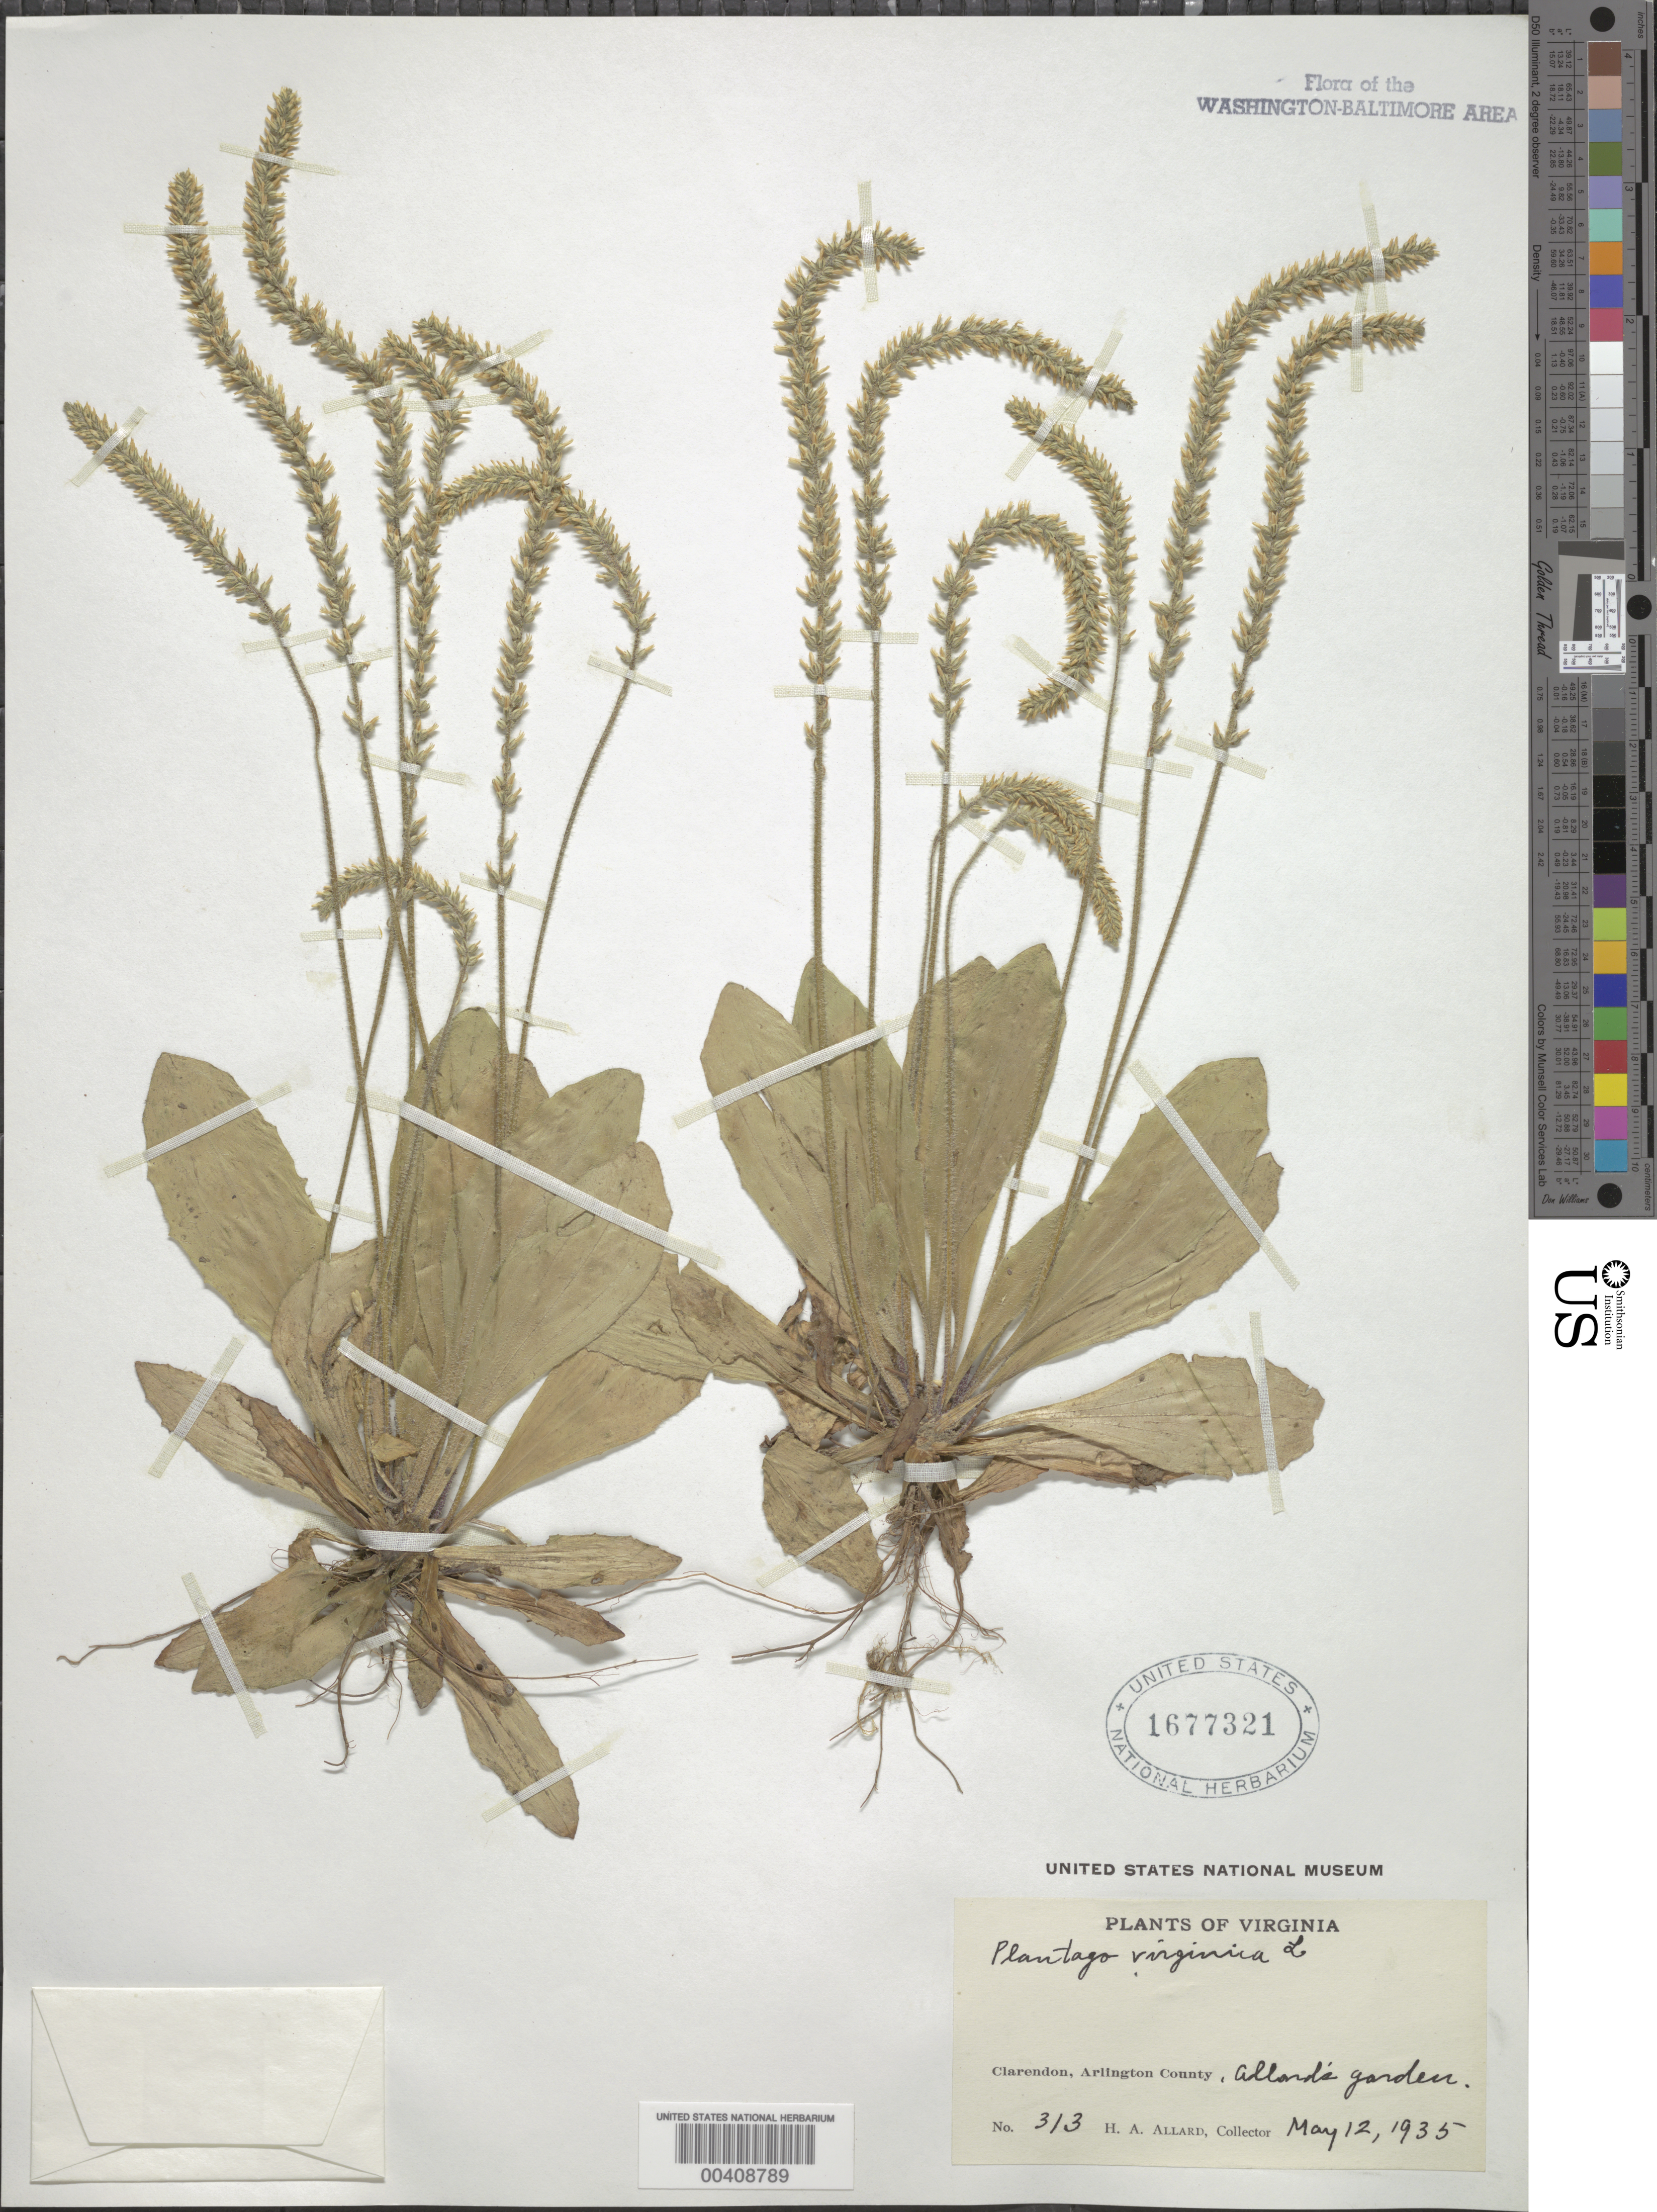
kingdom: Plantae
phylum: Tracheophyta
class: Magnoliopsida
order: Lamiales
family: Plantaginaceae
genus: Plantago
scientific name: Plantago virginica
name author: L.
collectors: H. A. Allard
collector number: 313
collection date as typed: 12 May 1935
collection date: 1935-05-12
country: United States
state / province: Virginia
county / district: Arlington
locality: Clarendon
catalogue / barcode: US 1677321